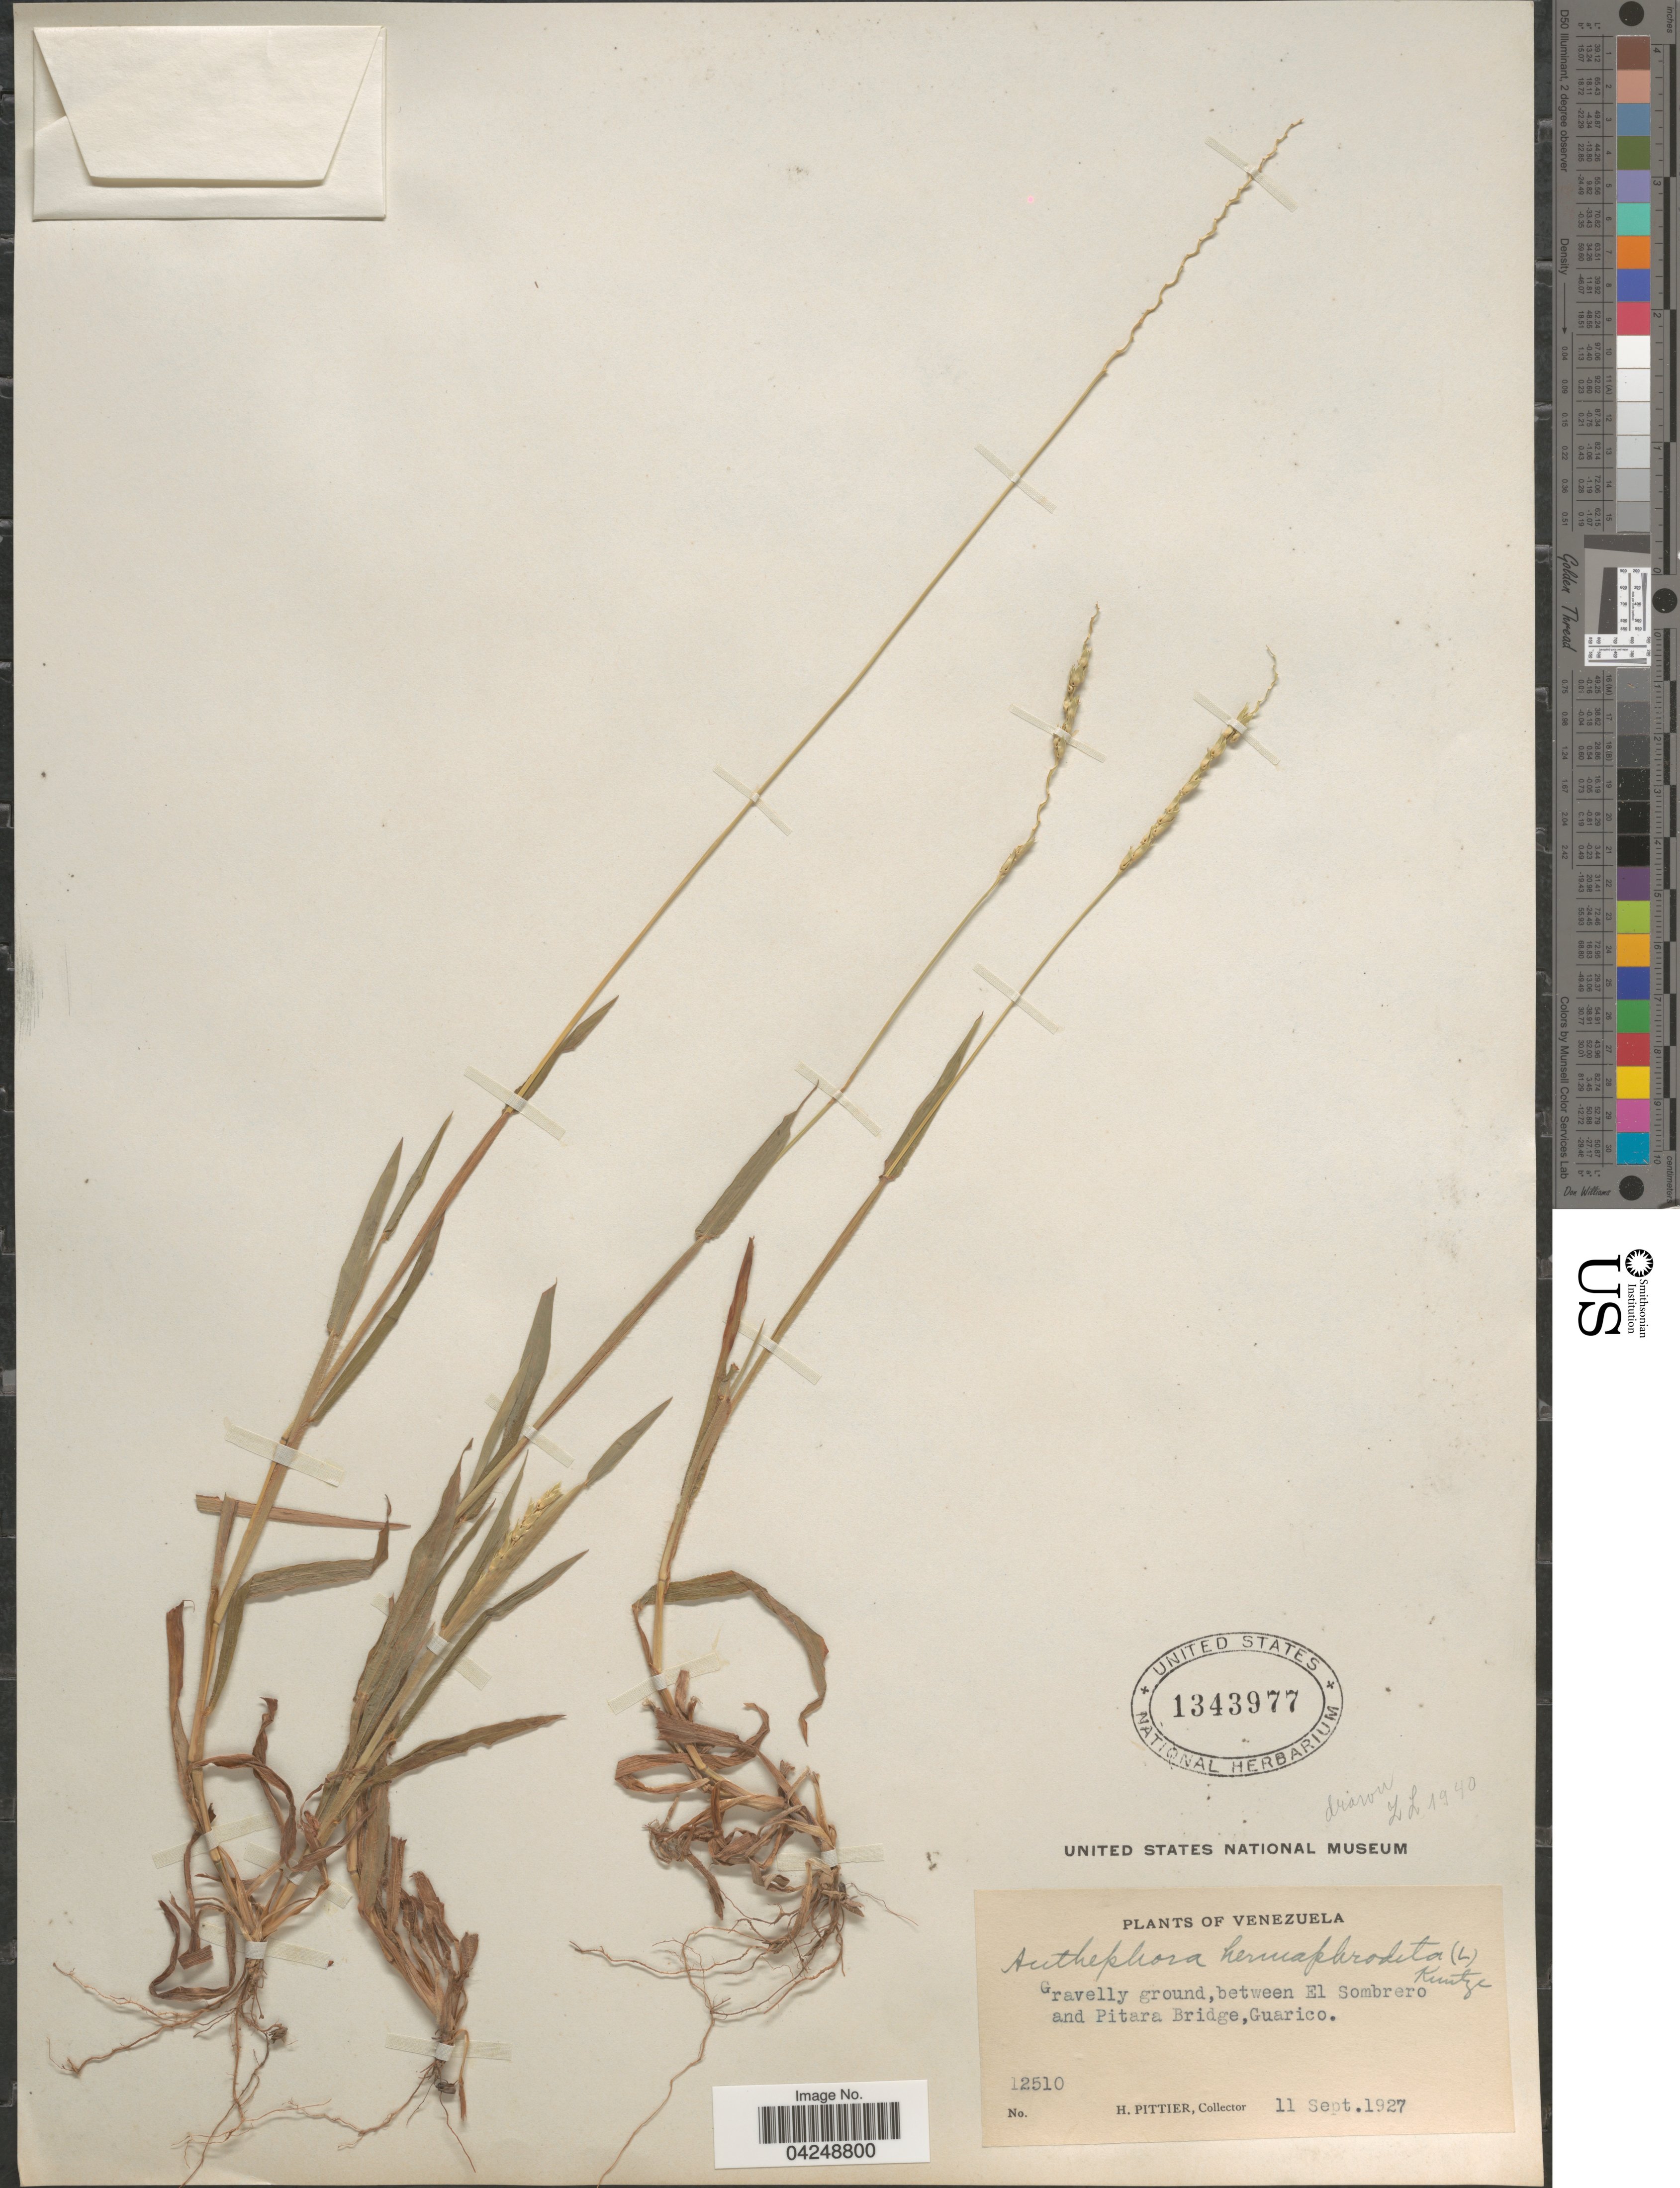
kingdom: Plantae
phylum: Tracheophyta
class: Liliopsida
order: Poales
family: Poaceae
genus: Anthephora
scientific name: Anthephora hermaphrodita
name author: (L.) Kuntze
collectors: H. F. Pittier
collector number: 12510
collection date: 1927-09-11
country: Venezuela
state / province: Guarico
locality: Gravelly ground, between El Sombrero and Pitara Bridge.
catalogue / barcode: US 1343977